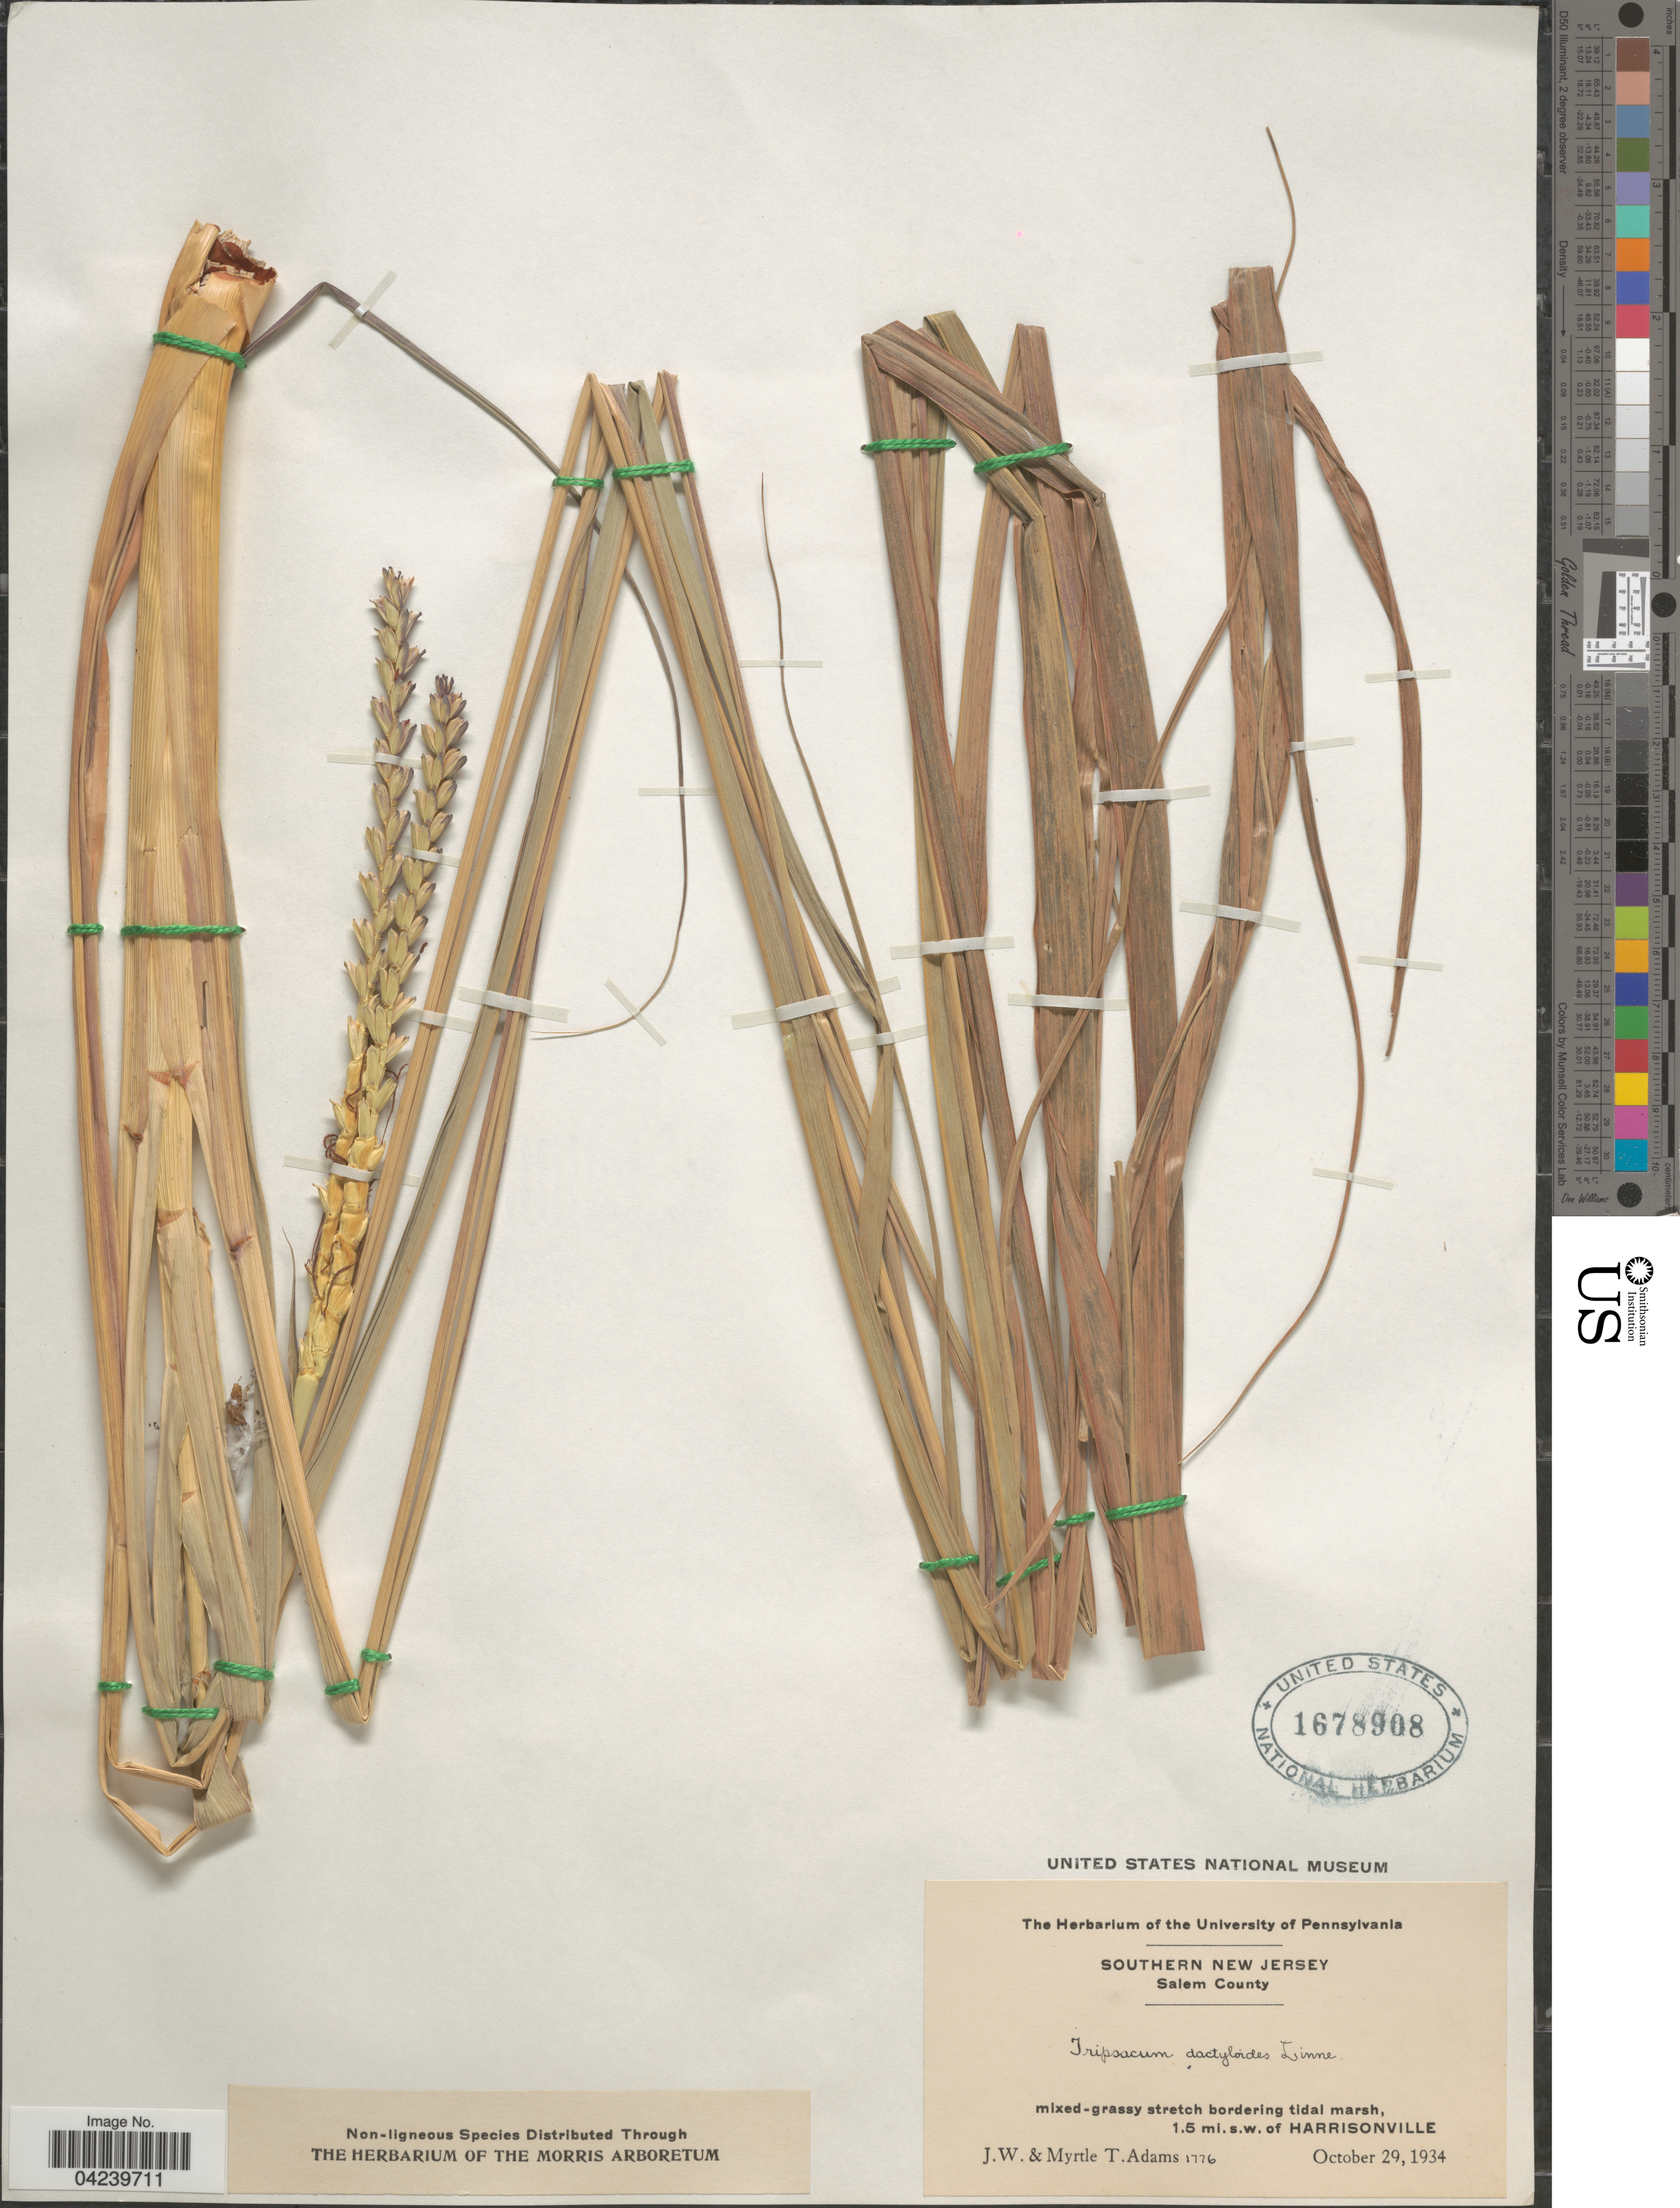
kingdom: Plantae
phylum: Tracheophyta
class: Liliopsida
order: Poales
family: Poaceae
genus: Tripsacum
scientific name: Tripsacum dactyloides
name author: (L.) L.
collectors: J. Adams & M. T. Adams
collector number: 1776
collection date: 1934-10-29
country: United States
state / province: New Jersey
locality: Southern New Jersey. Salem County. Mixed-grassy stretch bordering tidal marsh, 1.5 mi s.w. of Harrisonville.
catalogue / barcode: US 1678908